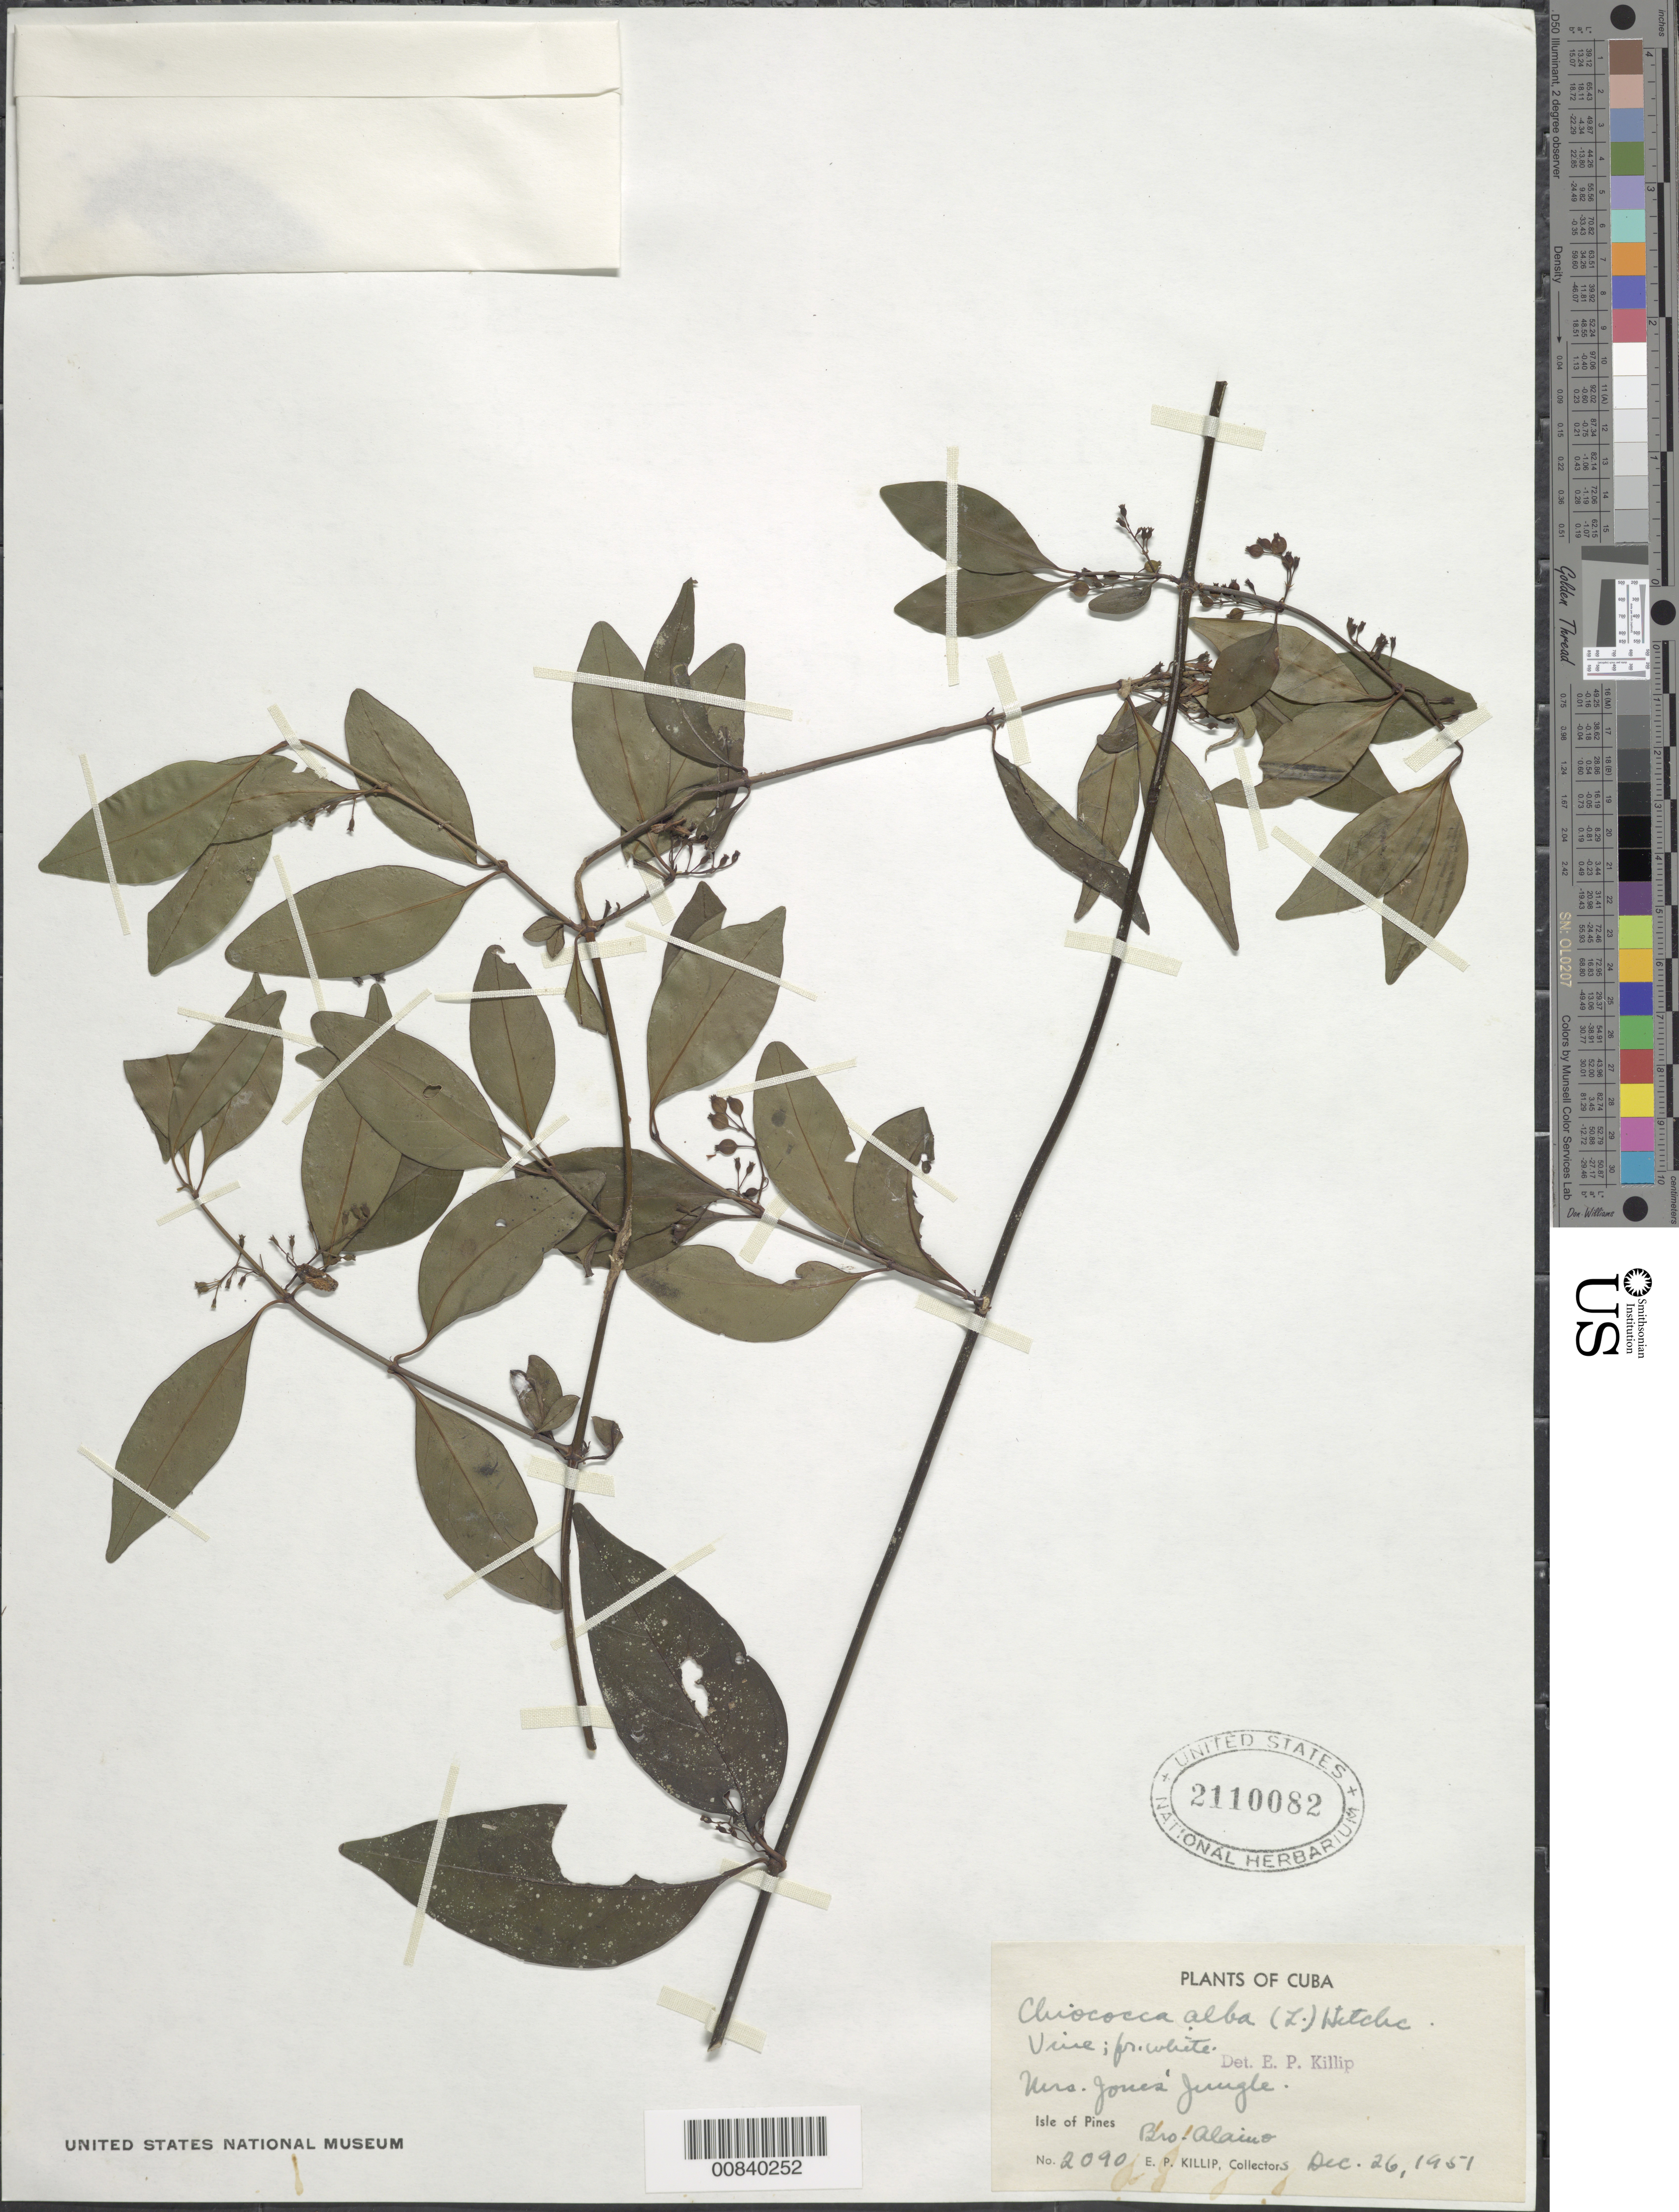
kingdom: Plantae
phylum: Tracheophyta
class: Magnoliopsida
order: Gentianales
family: Rubiaceae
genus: Chiococca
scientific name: Chiococca alba subsp. alba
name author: (L.) Hitchc.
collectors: A. H. Liogier & E. P. Killip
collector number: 2090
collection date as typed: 26 Dec 1951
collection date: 1951-12-26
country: Cuba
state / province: Isla de La Juventud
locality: Mrs. Jones' Jungle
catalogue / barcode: US 2110082